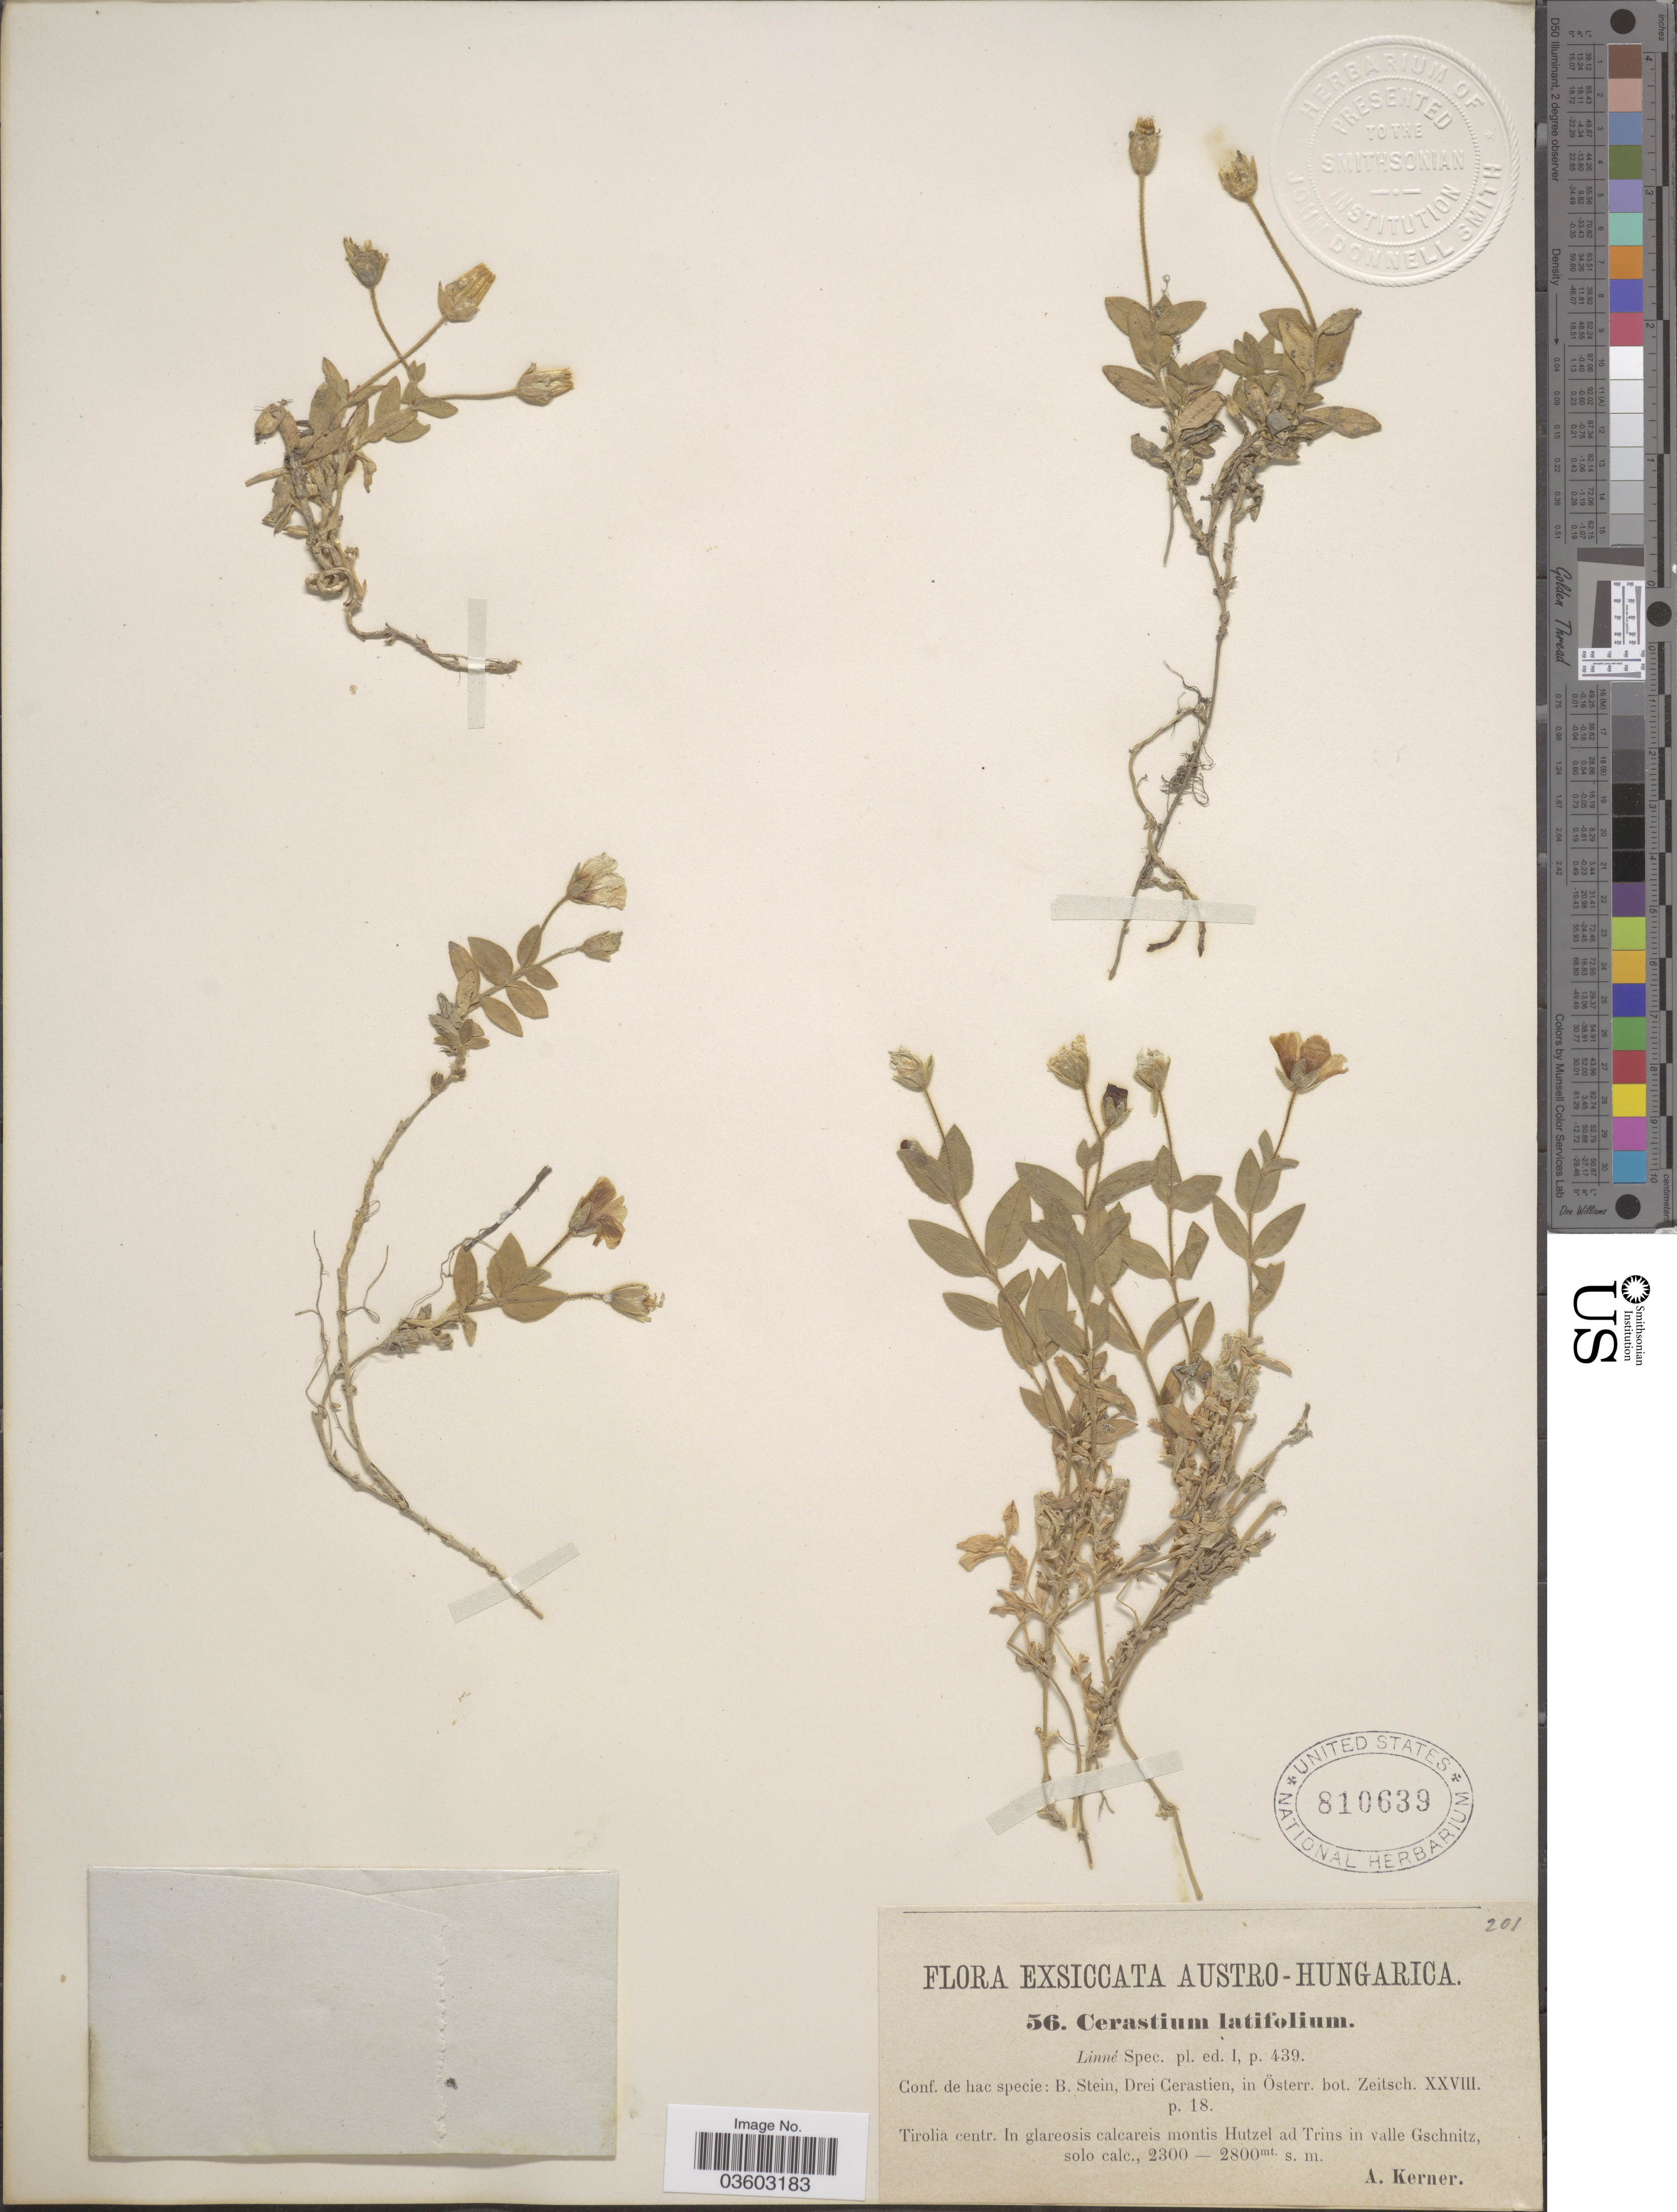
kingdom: Plantae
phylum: Tracheophyta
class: Magnoliopsida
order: Caryophyllales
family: Caryophyllaceae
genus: Cerastium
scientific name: Cerastium latifolium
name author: L.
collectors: A. Kerner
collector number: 56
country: Austria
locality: Austro-Hungarica. Tirolia centr. In glareosis calcareis montis Hutzel ad Trins in valle Gschnitz.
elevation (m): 2300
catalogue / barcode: US 810639